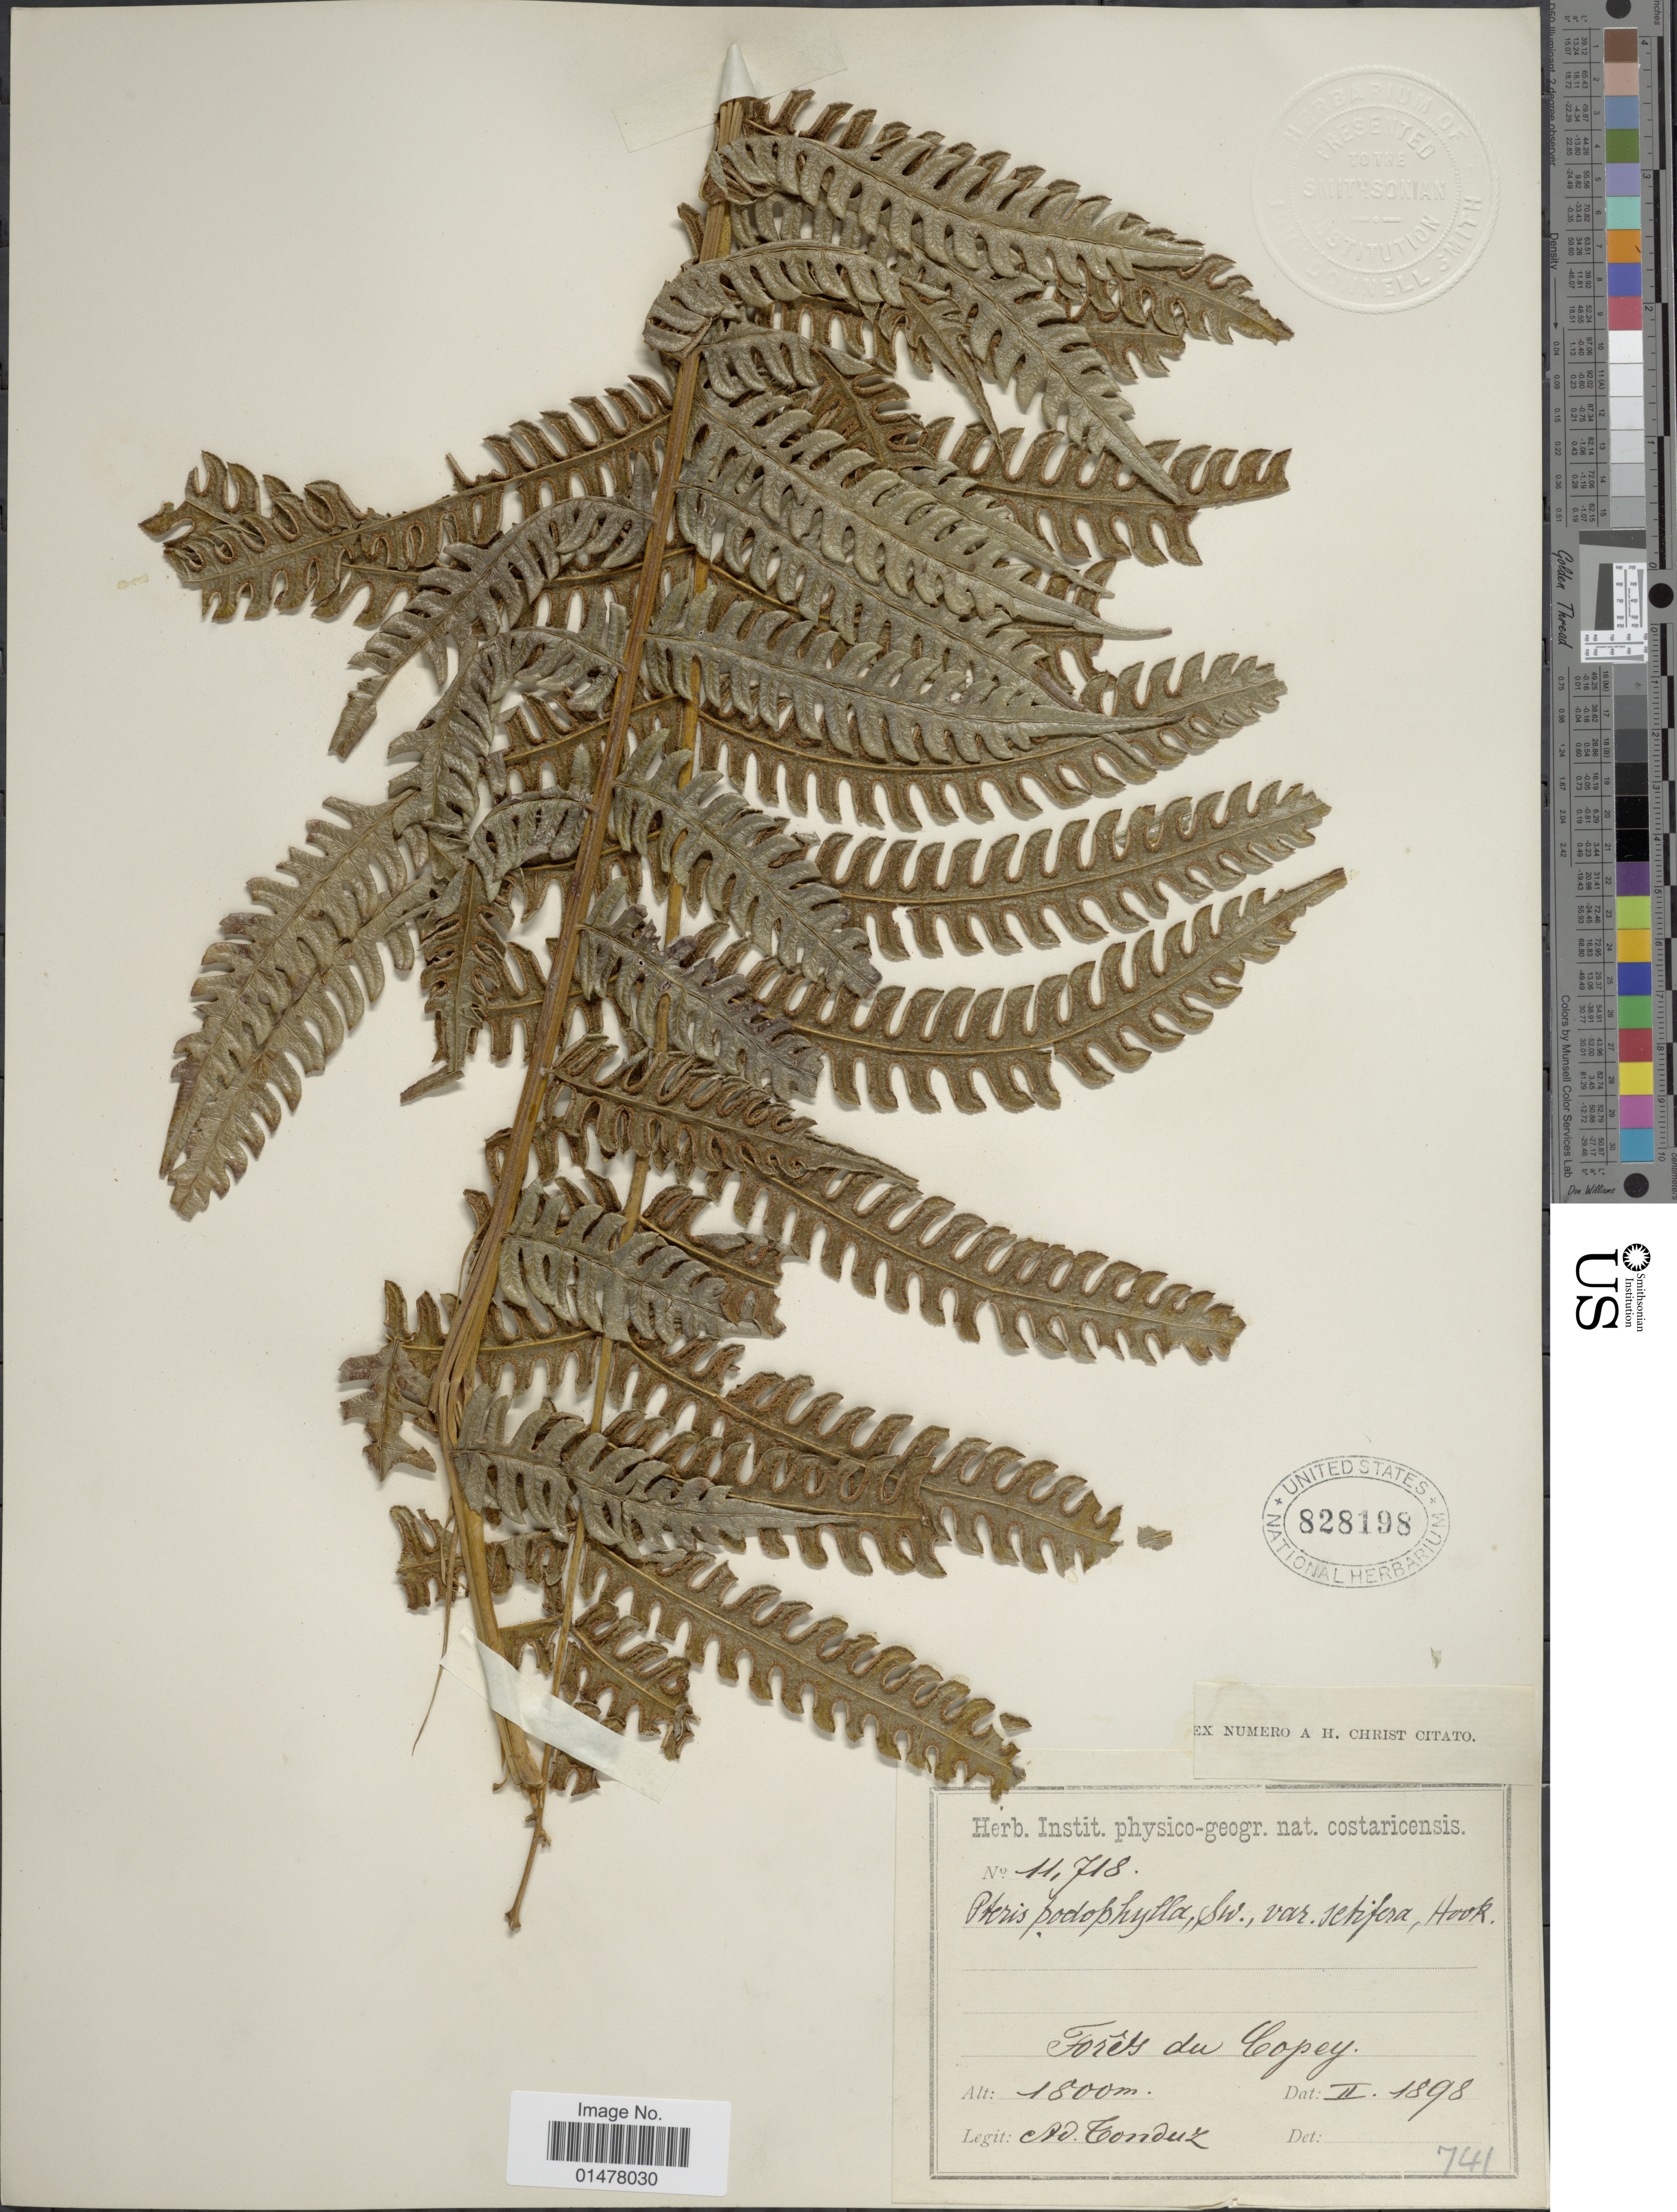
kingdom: Plantae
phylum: Tracheophyta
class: Polypodiopsida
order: Polypodiales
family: Pteridaceae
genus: Pteris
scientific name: Pteris podophylla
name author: Sw.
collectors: A. Tonduz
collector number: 11718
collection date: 1898-02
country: Costa Rica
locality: Forets du Copey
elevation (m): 1800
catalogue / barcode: US 828198